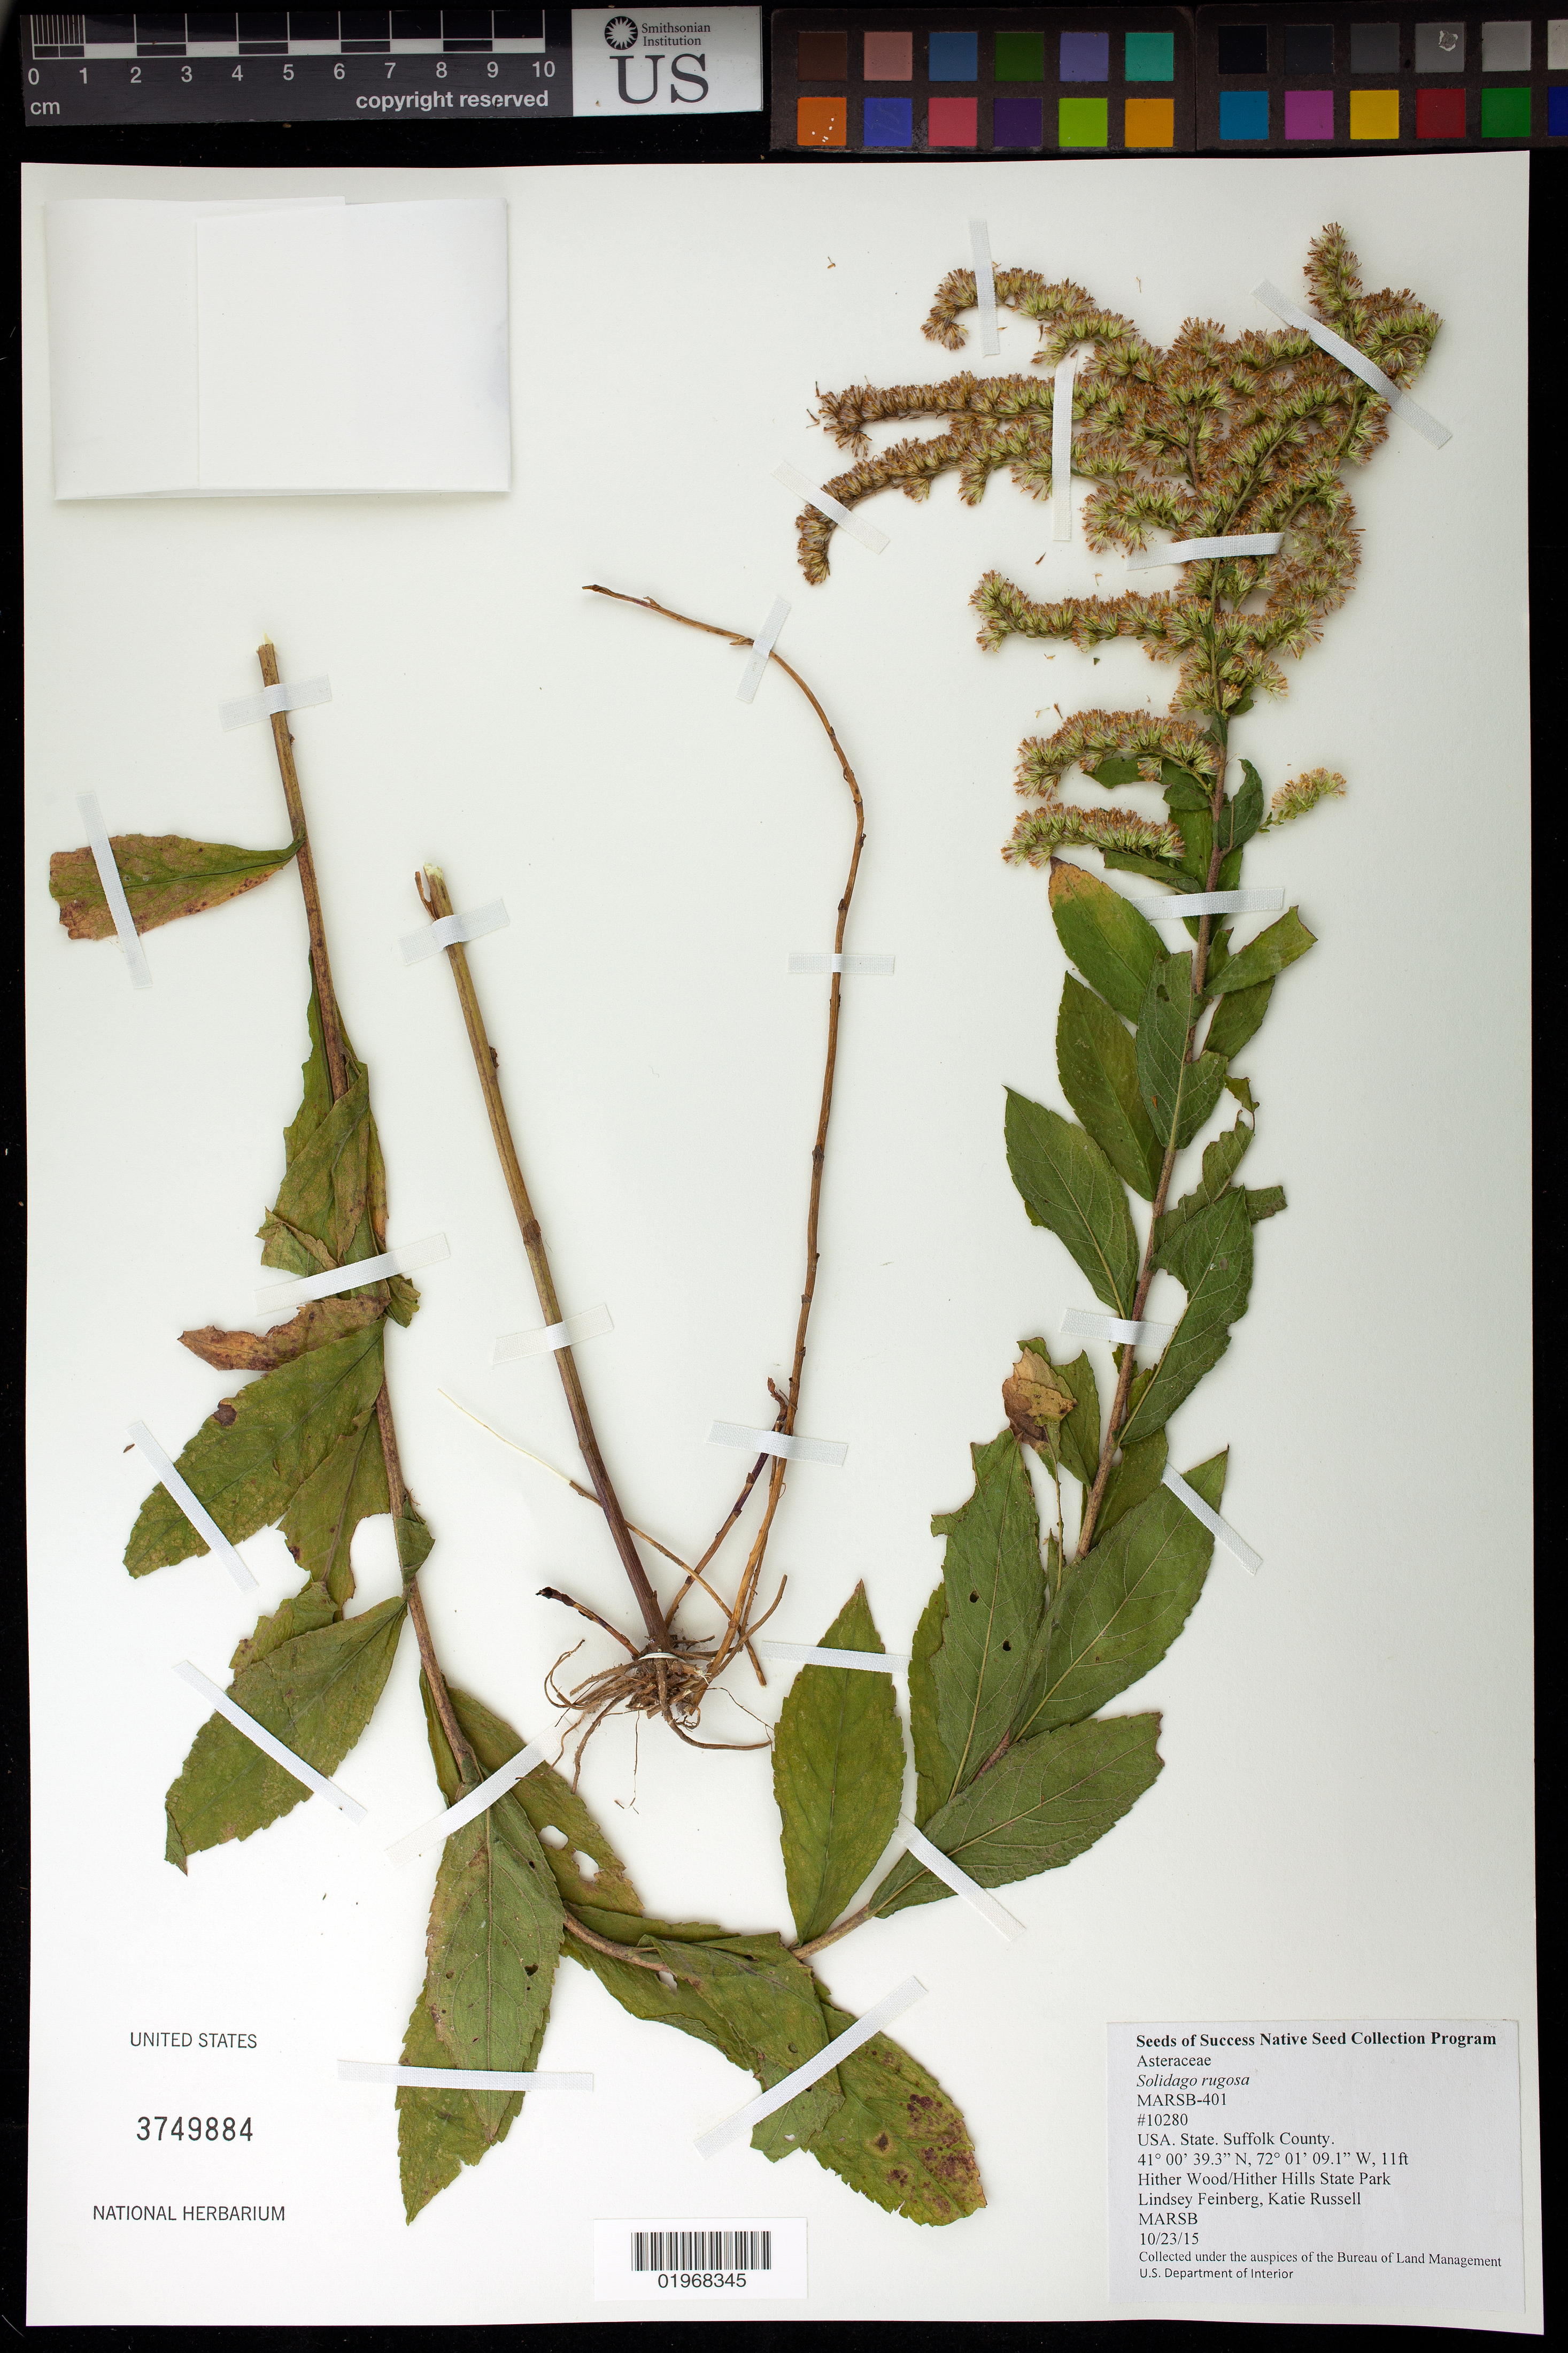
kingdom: Plantae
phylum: Tracheophyta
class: Magnoliopsida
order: Asterales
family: Asteraceae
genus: Solidago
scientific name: Solidago rugosa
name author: Mill.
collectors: L. Feinberg & K. Russell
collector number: MARSB-401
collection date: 2015-10-23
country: United States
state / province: New York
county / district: Suffolk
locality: Hither Hills State Park, Elisha's Valley Trail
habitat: Northern & Central mesic old field meadow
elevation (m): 3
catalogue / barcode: US 3749884